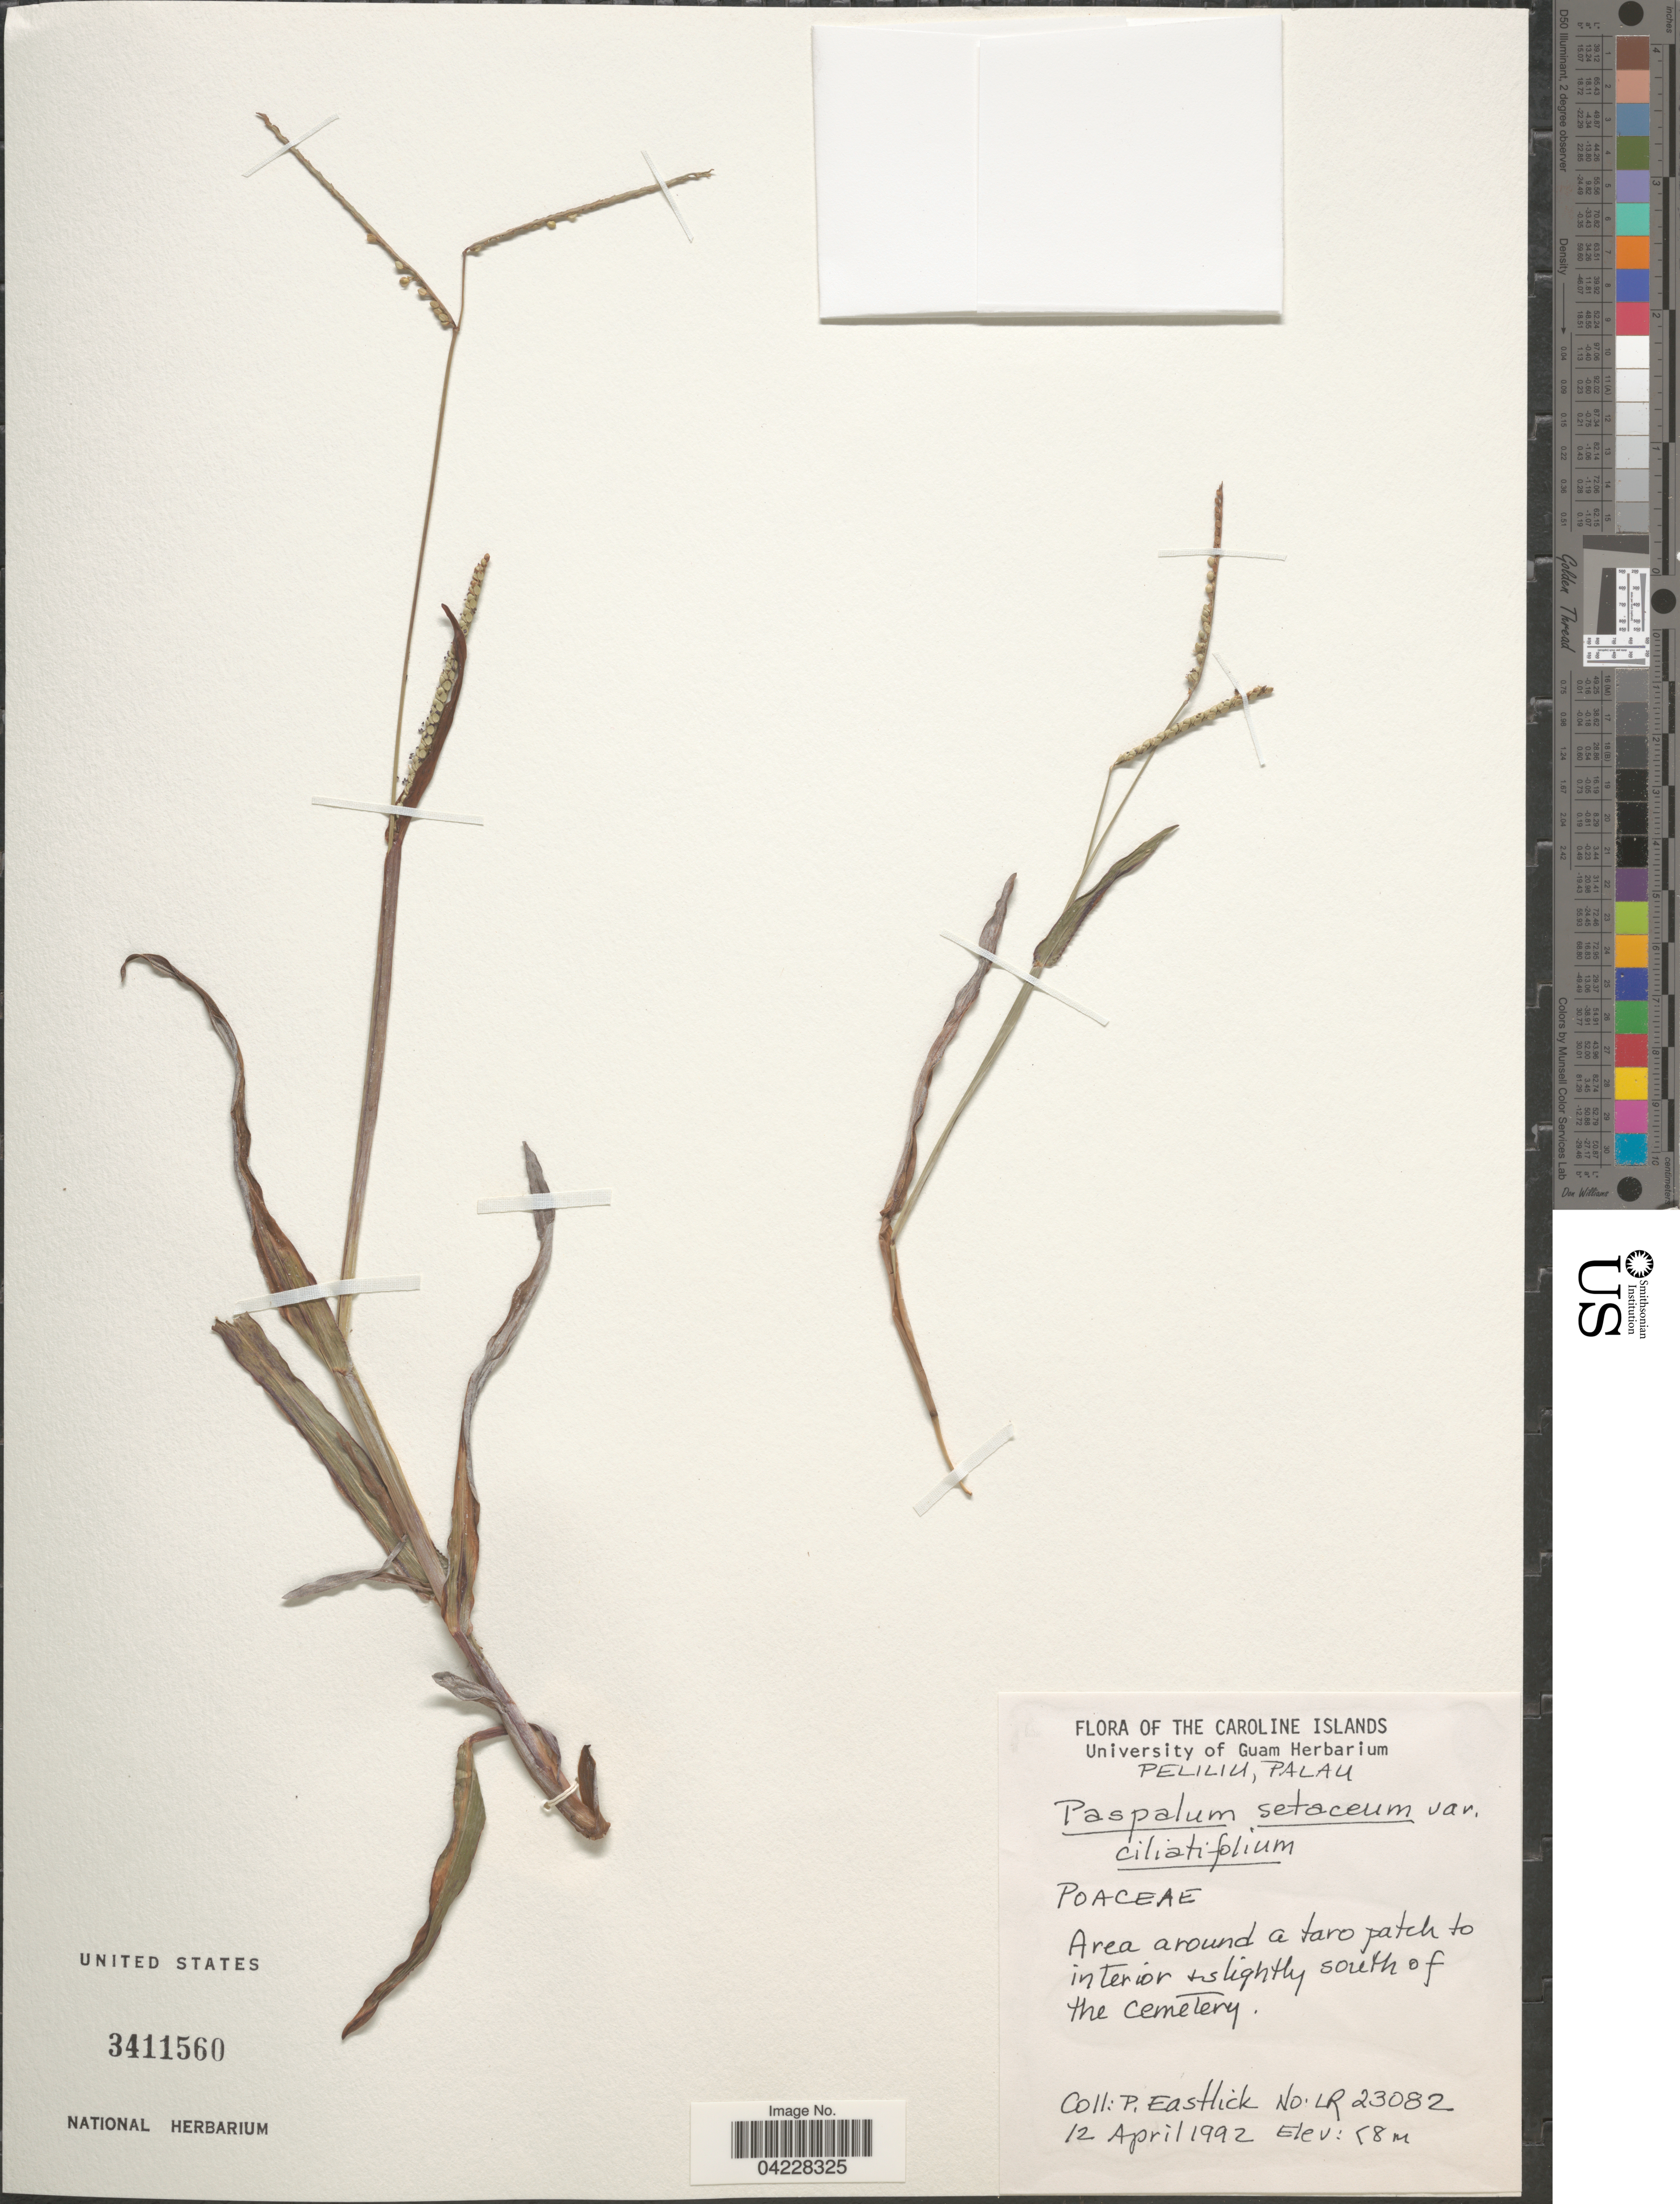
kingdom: Plantae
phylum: Tracheophyta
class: Liliopsida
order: Poales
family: Poaceae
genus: Paspalum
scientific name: Paspalum setaceum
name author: Michx.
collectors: P. Eastlick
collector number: LR23082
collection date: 1992-04-12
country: Palau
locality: The Caroline Islands. Peliliu, Palau. Area around a taro patch to interior + slightly south of the cemetery.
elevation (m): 8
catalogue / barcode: US 3411560